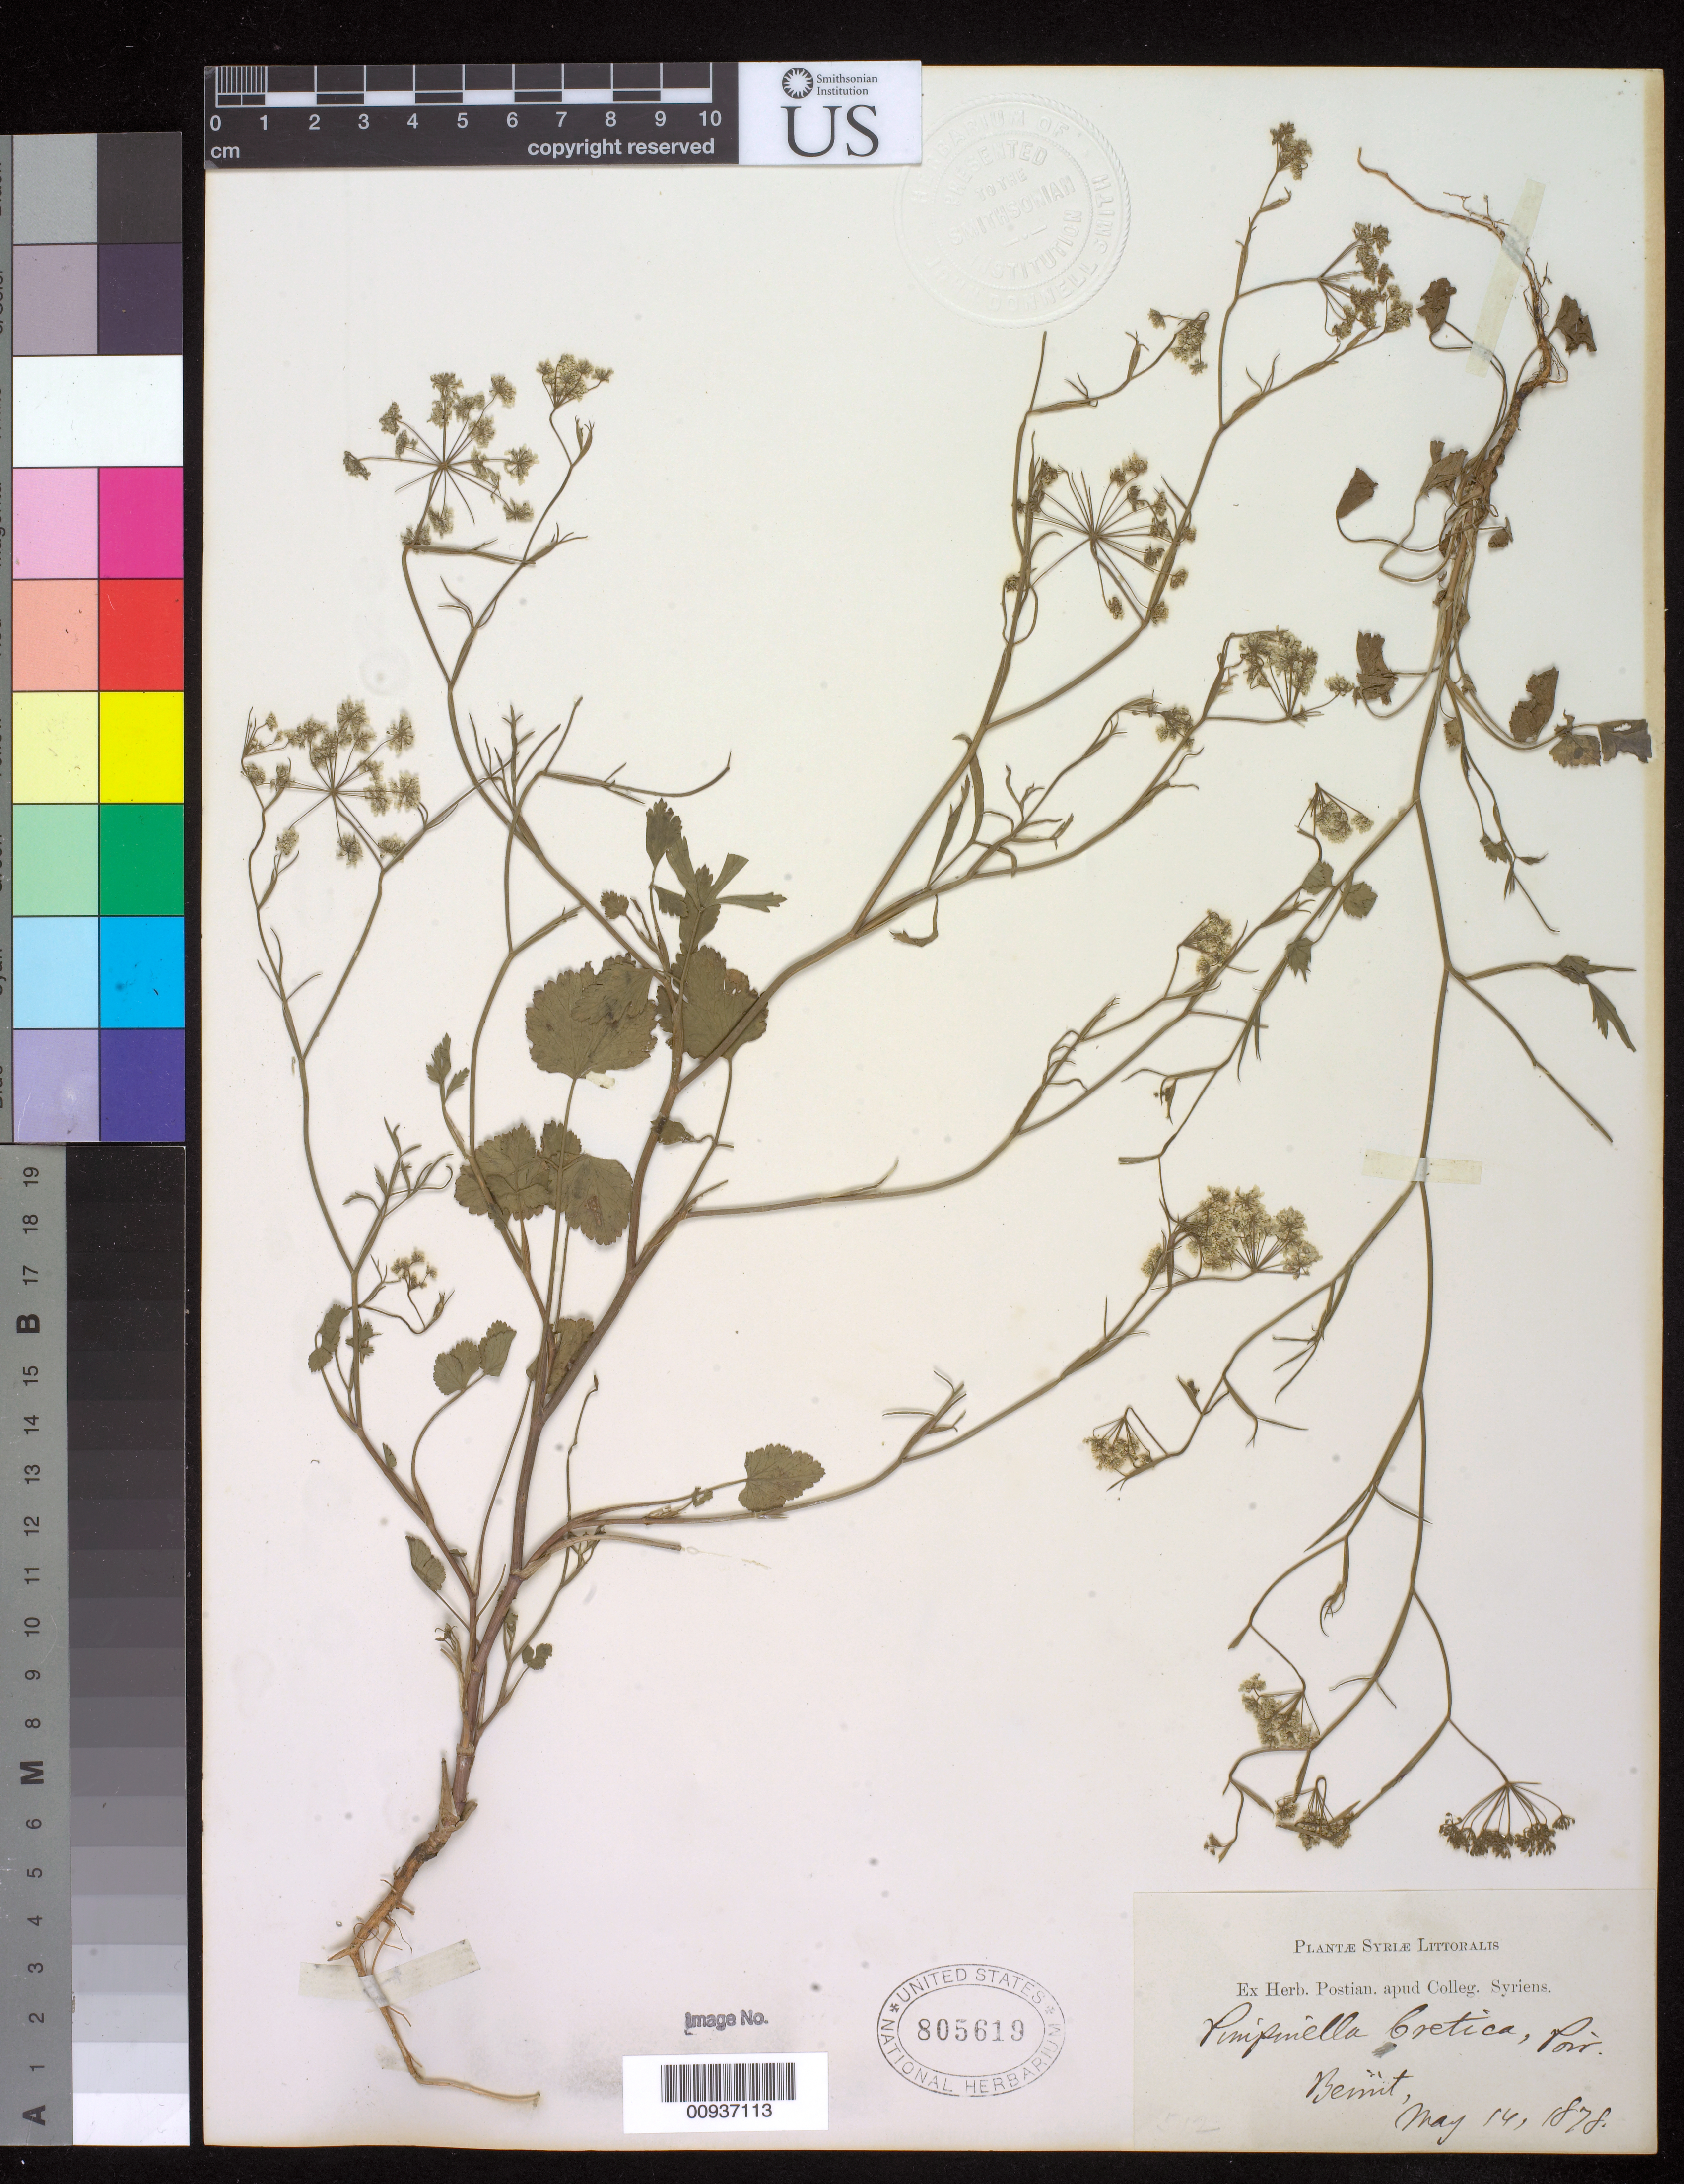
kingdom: Plantae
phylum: Tracheophyta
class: Magnoliopsida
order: Apiales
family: Apiaceae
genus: Pimpinella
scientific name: Pimpinella cretica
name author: Poir.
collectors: -. Postian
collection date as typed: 14 May 1878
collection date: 1878-05-14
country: Syria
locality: Bernit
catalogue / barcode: US 805619